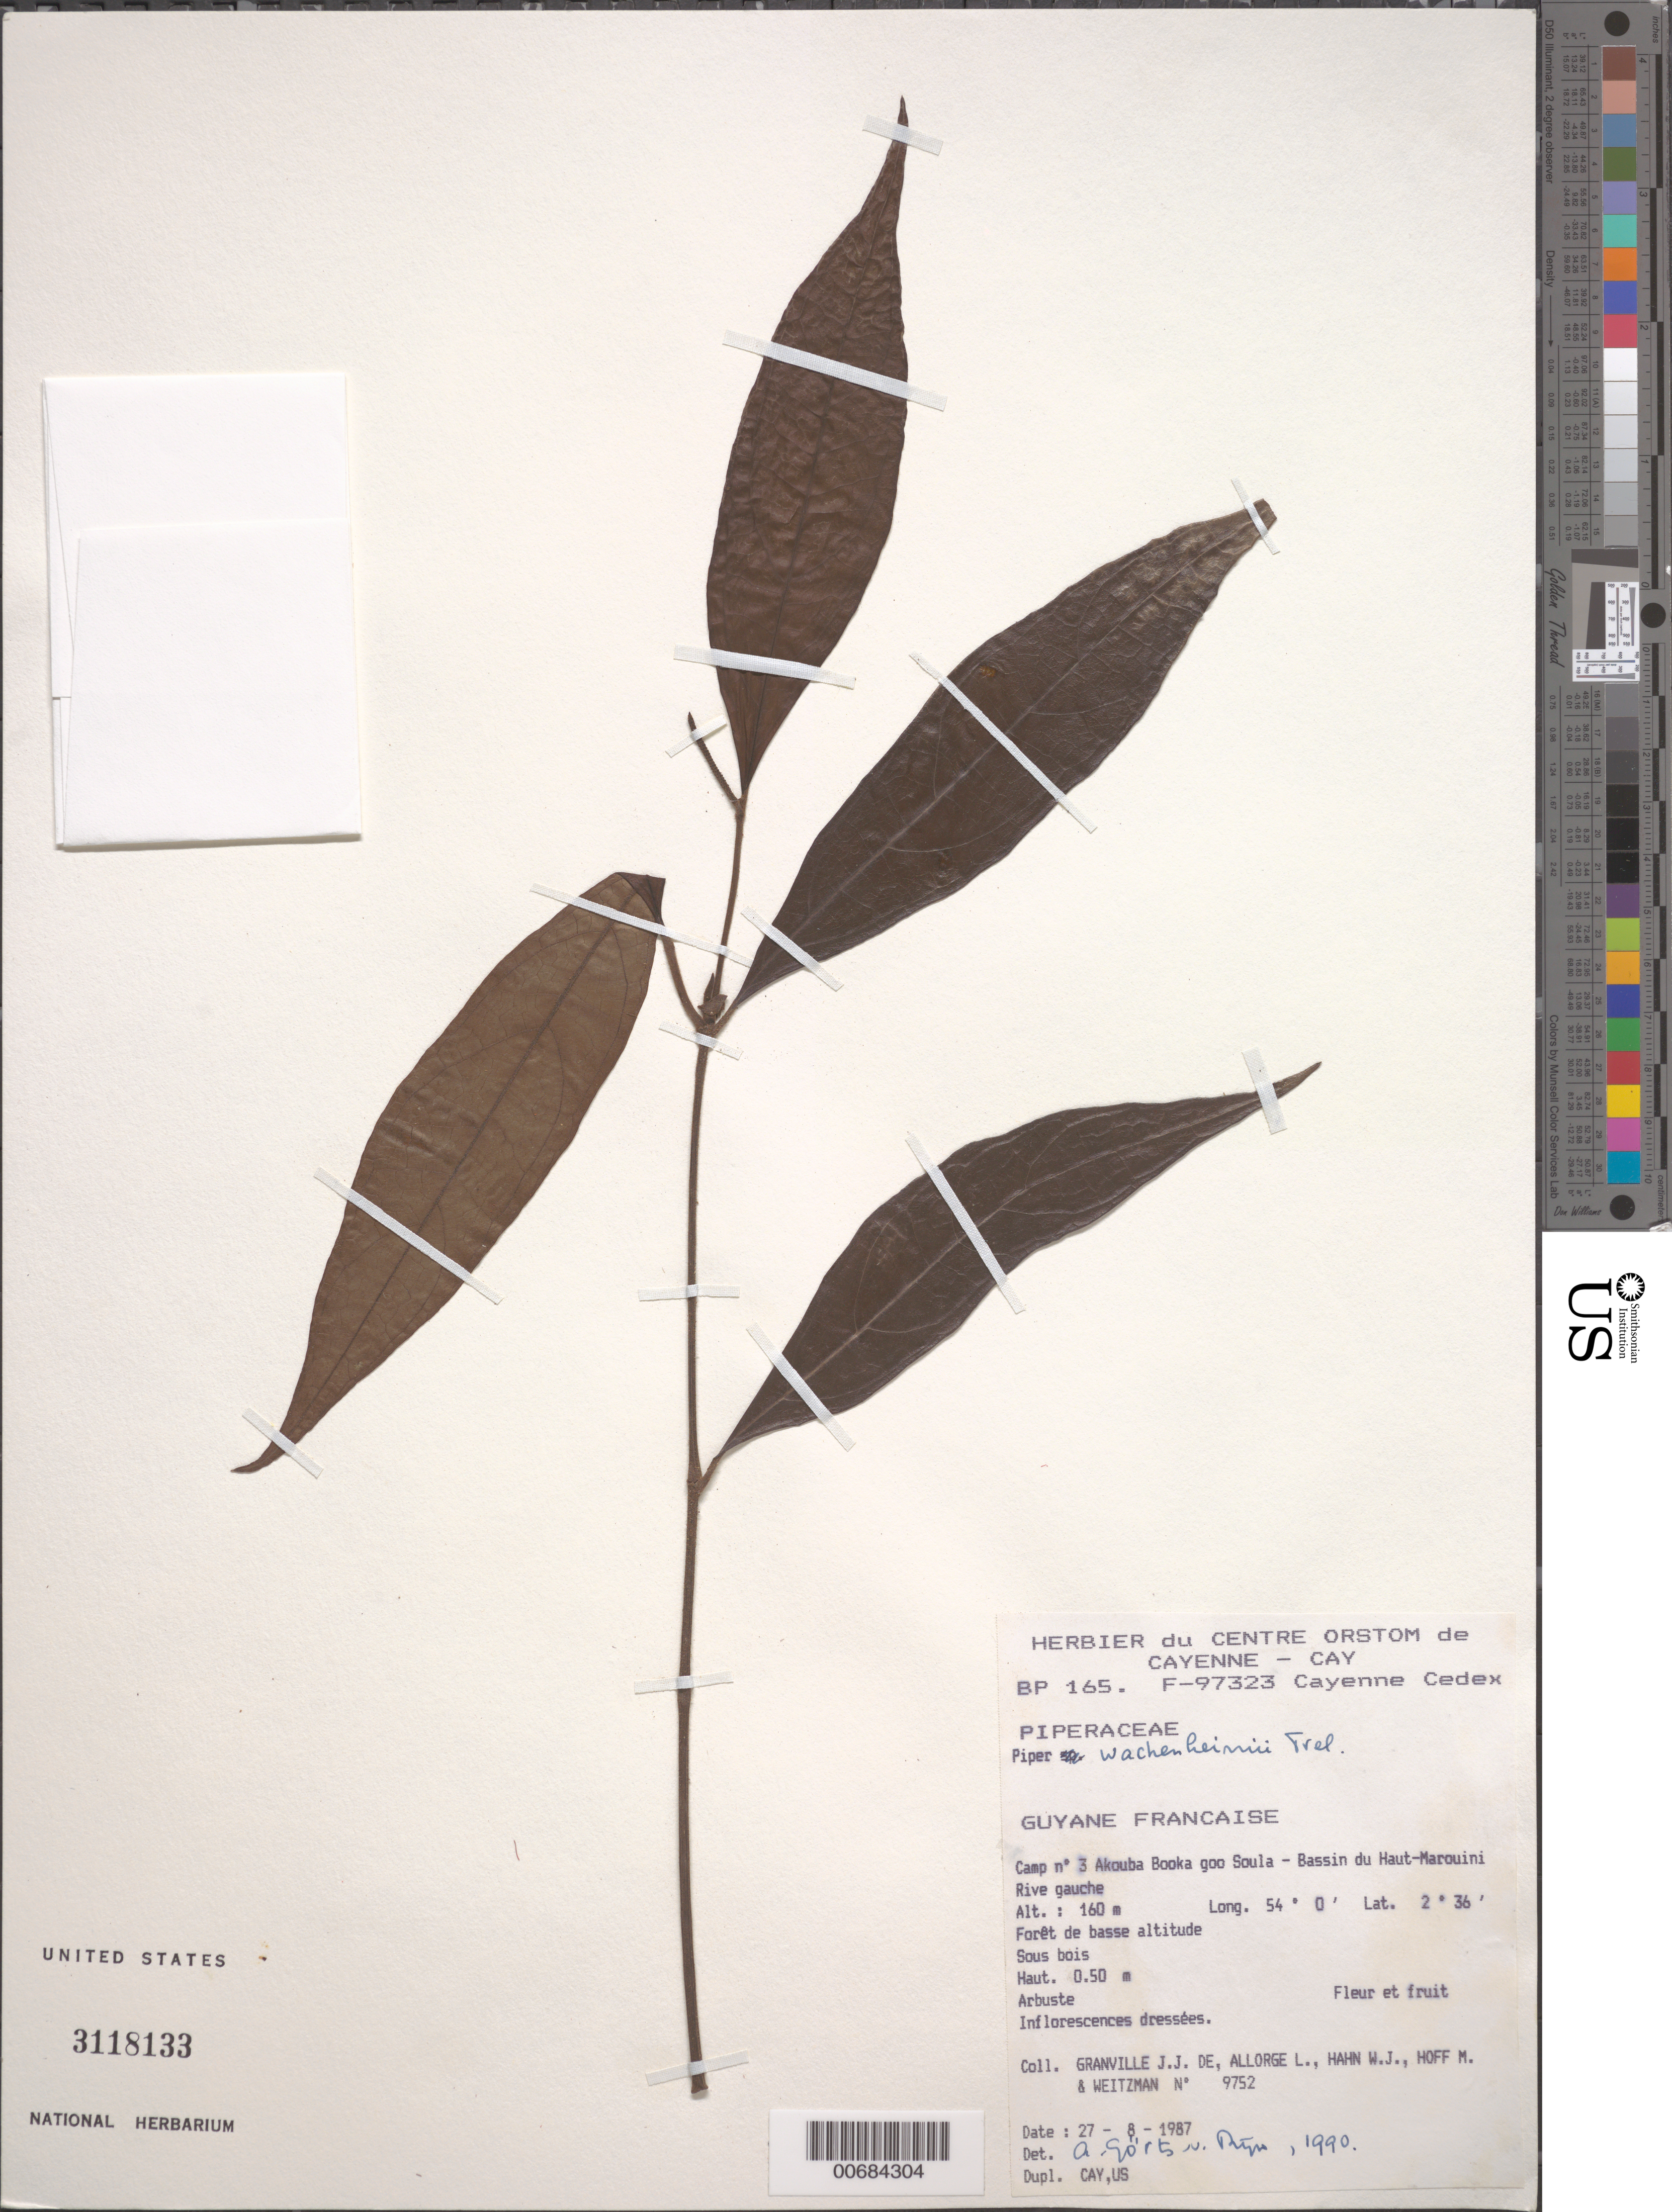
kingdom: Plantae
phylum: Tracheophyta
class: Magnoliopsida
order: Piperales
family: Piperaceae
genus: Piper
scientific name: Piper wachenheimii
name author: Trel.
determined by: Görts-van Rijn, A. R. A.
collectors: J.-J. de Granville, L. Allorge, W. J. Hahn, M. Hoff & A. L. Weitzman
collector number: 9752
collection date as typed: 27-Aug-87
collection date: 1987-08-27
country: French Guiana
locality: Akouba Booka goo Soula, Camp #3, Roche no. 1, Bassin du Haut-Marouini, 500 m au Sud-Ouest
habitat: Forêt de basse altitude, sous bois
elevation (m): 160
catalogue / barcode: US 3118133